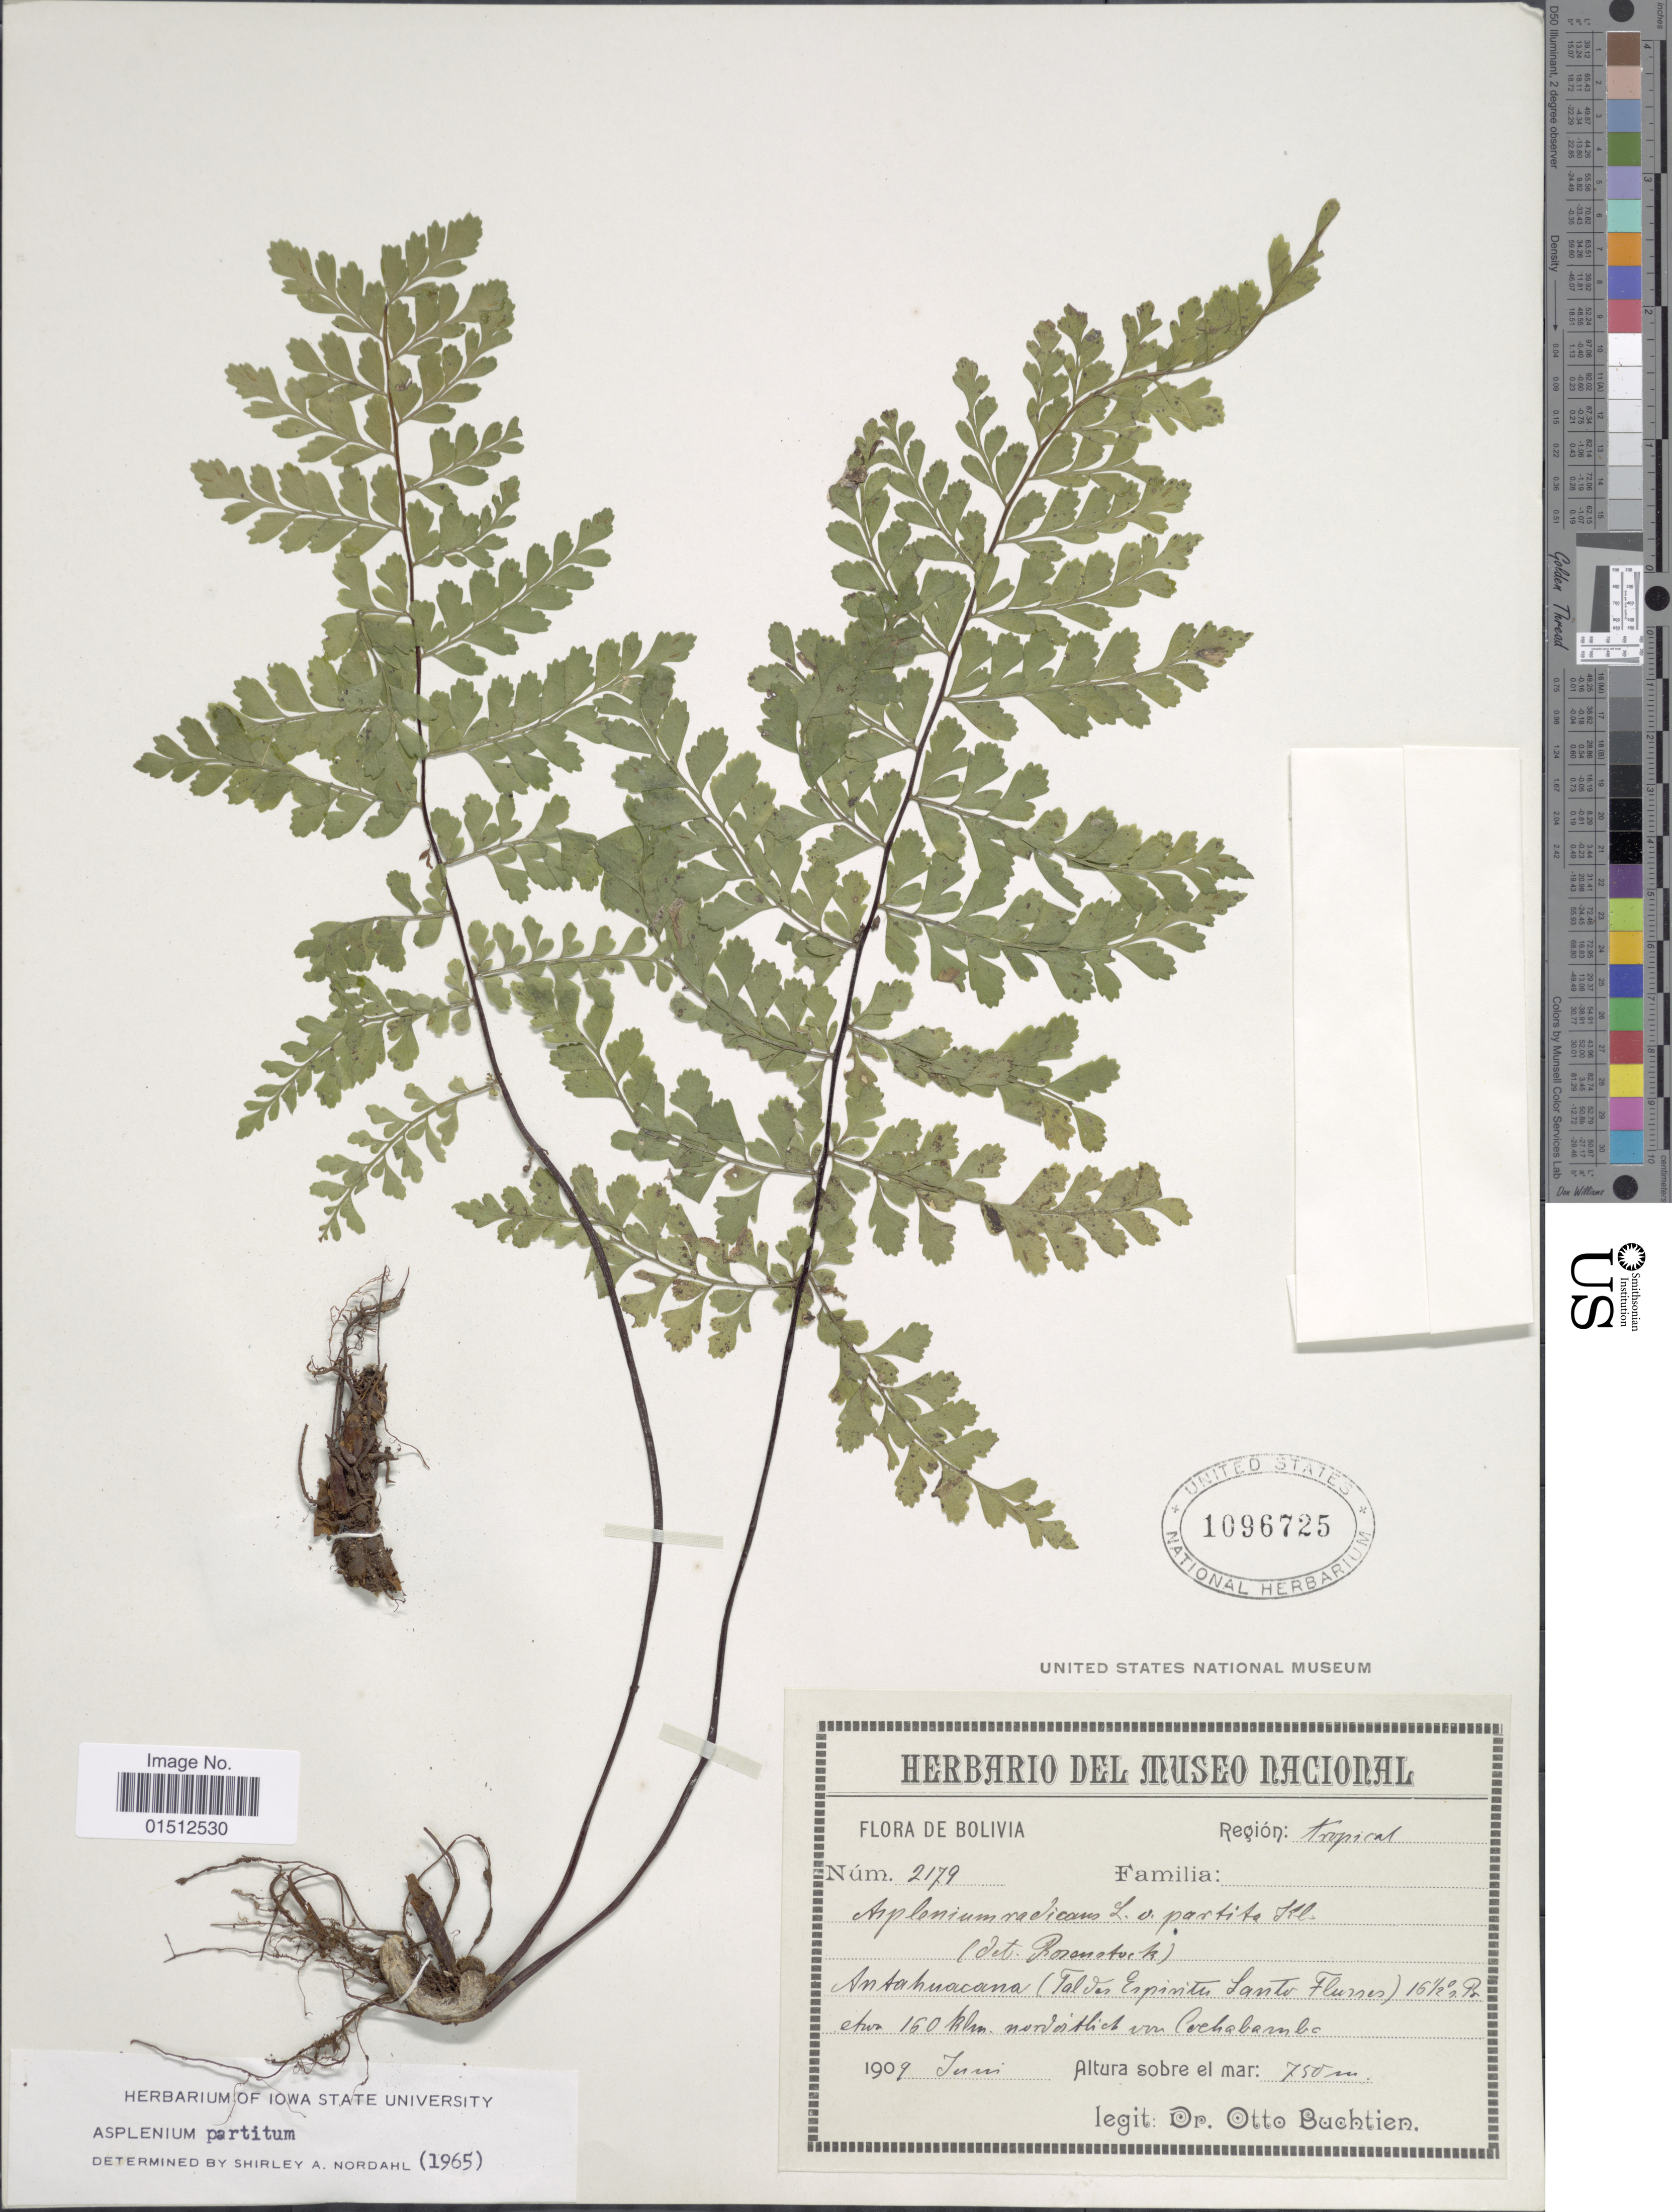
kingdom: Plantae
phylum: Tracheophyta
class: Polypodiopsida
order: Polypodiales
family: Aspleniaceae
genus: Asplenium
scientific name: Asplenium radicans var. partitum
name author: (Klotzsch) Hieron.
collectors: O. Buchtien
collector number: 2179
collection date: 1909-06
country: Bolivia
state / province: Cochabamba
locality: Antahuacana (Espíritu Santo River) 160 km. NE from Cochabamba, Region tropical.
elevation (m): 750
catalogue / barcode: US 1096725